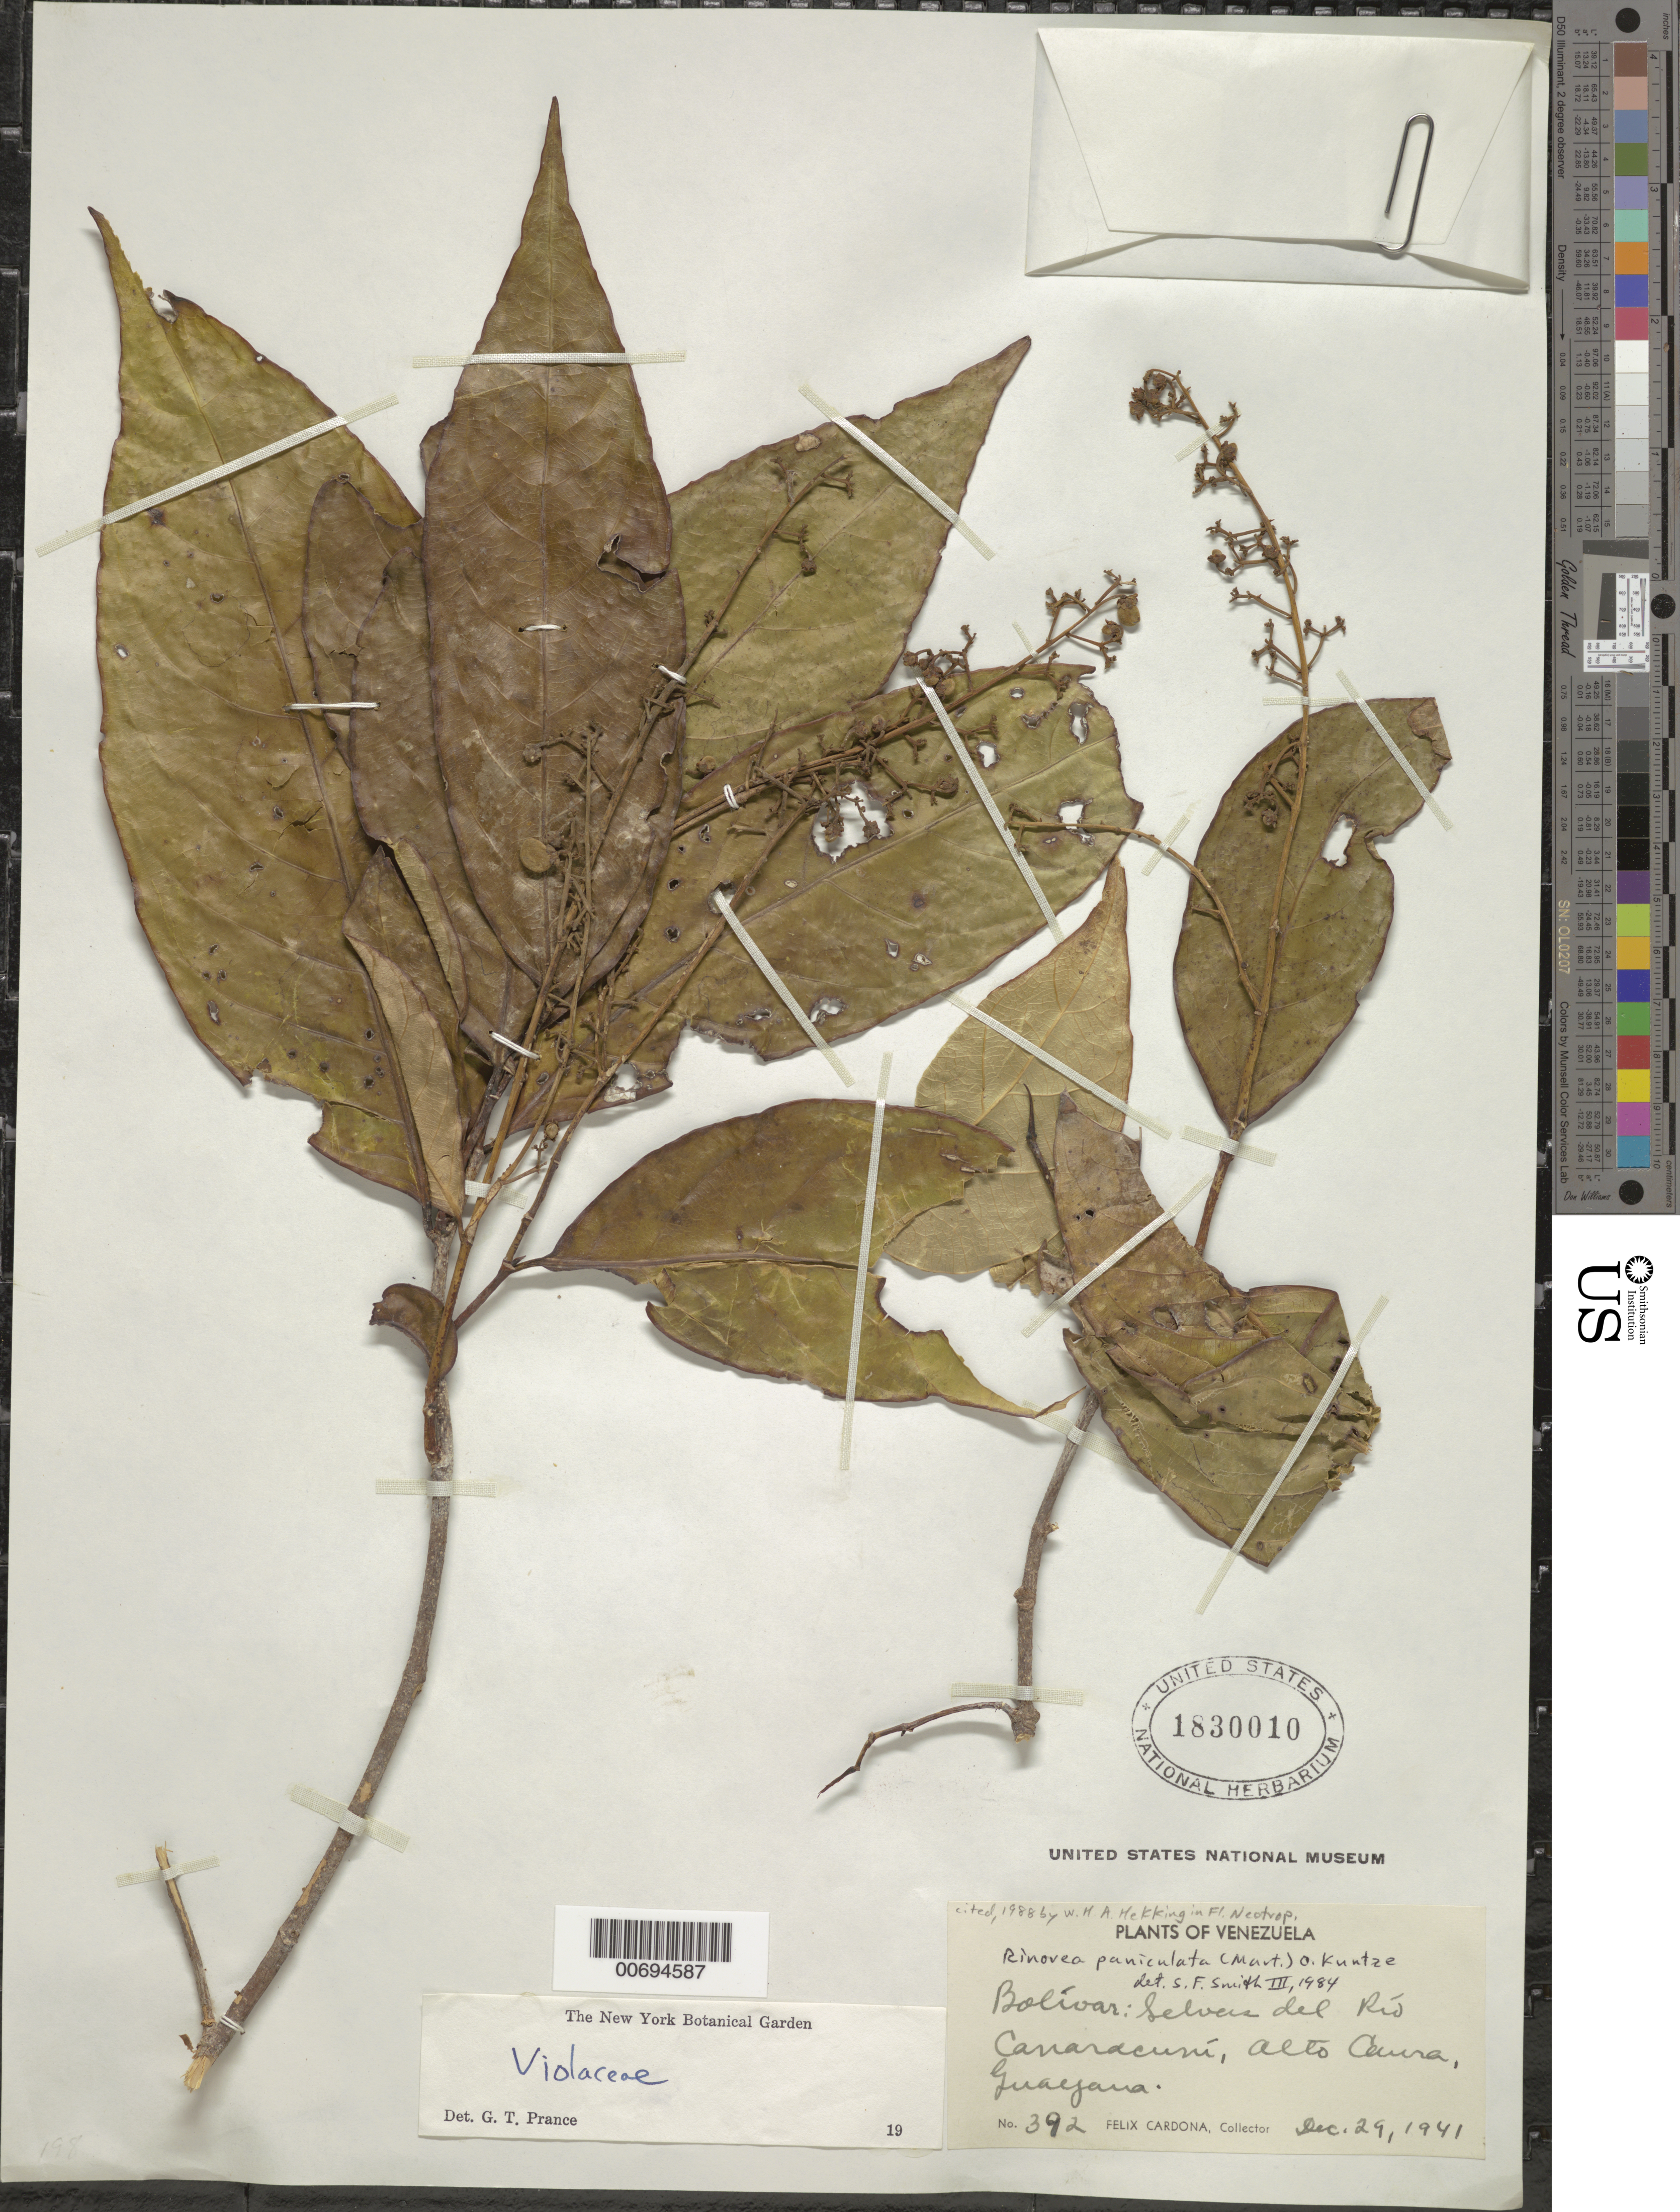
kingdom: Plantae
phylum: Tracheophyta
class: Magnoliopsida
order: Malpighiales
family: Violaceae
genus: Rinorea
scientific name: Rinorea paniculata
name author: (Mart.) Kuntze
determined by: Hekking, W. H. A.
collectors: F. Cardona Puig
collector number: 392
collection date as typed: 29-Dec-41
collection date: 1941-12-29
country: Venezuela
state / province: Bolívar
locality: Río Carraracuní, Alto Caura, Guayana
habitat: Selvas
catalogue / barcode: US 1830010